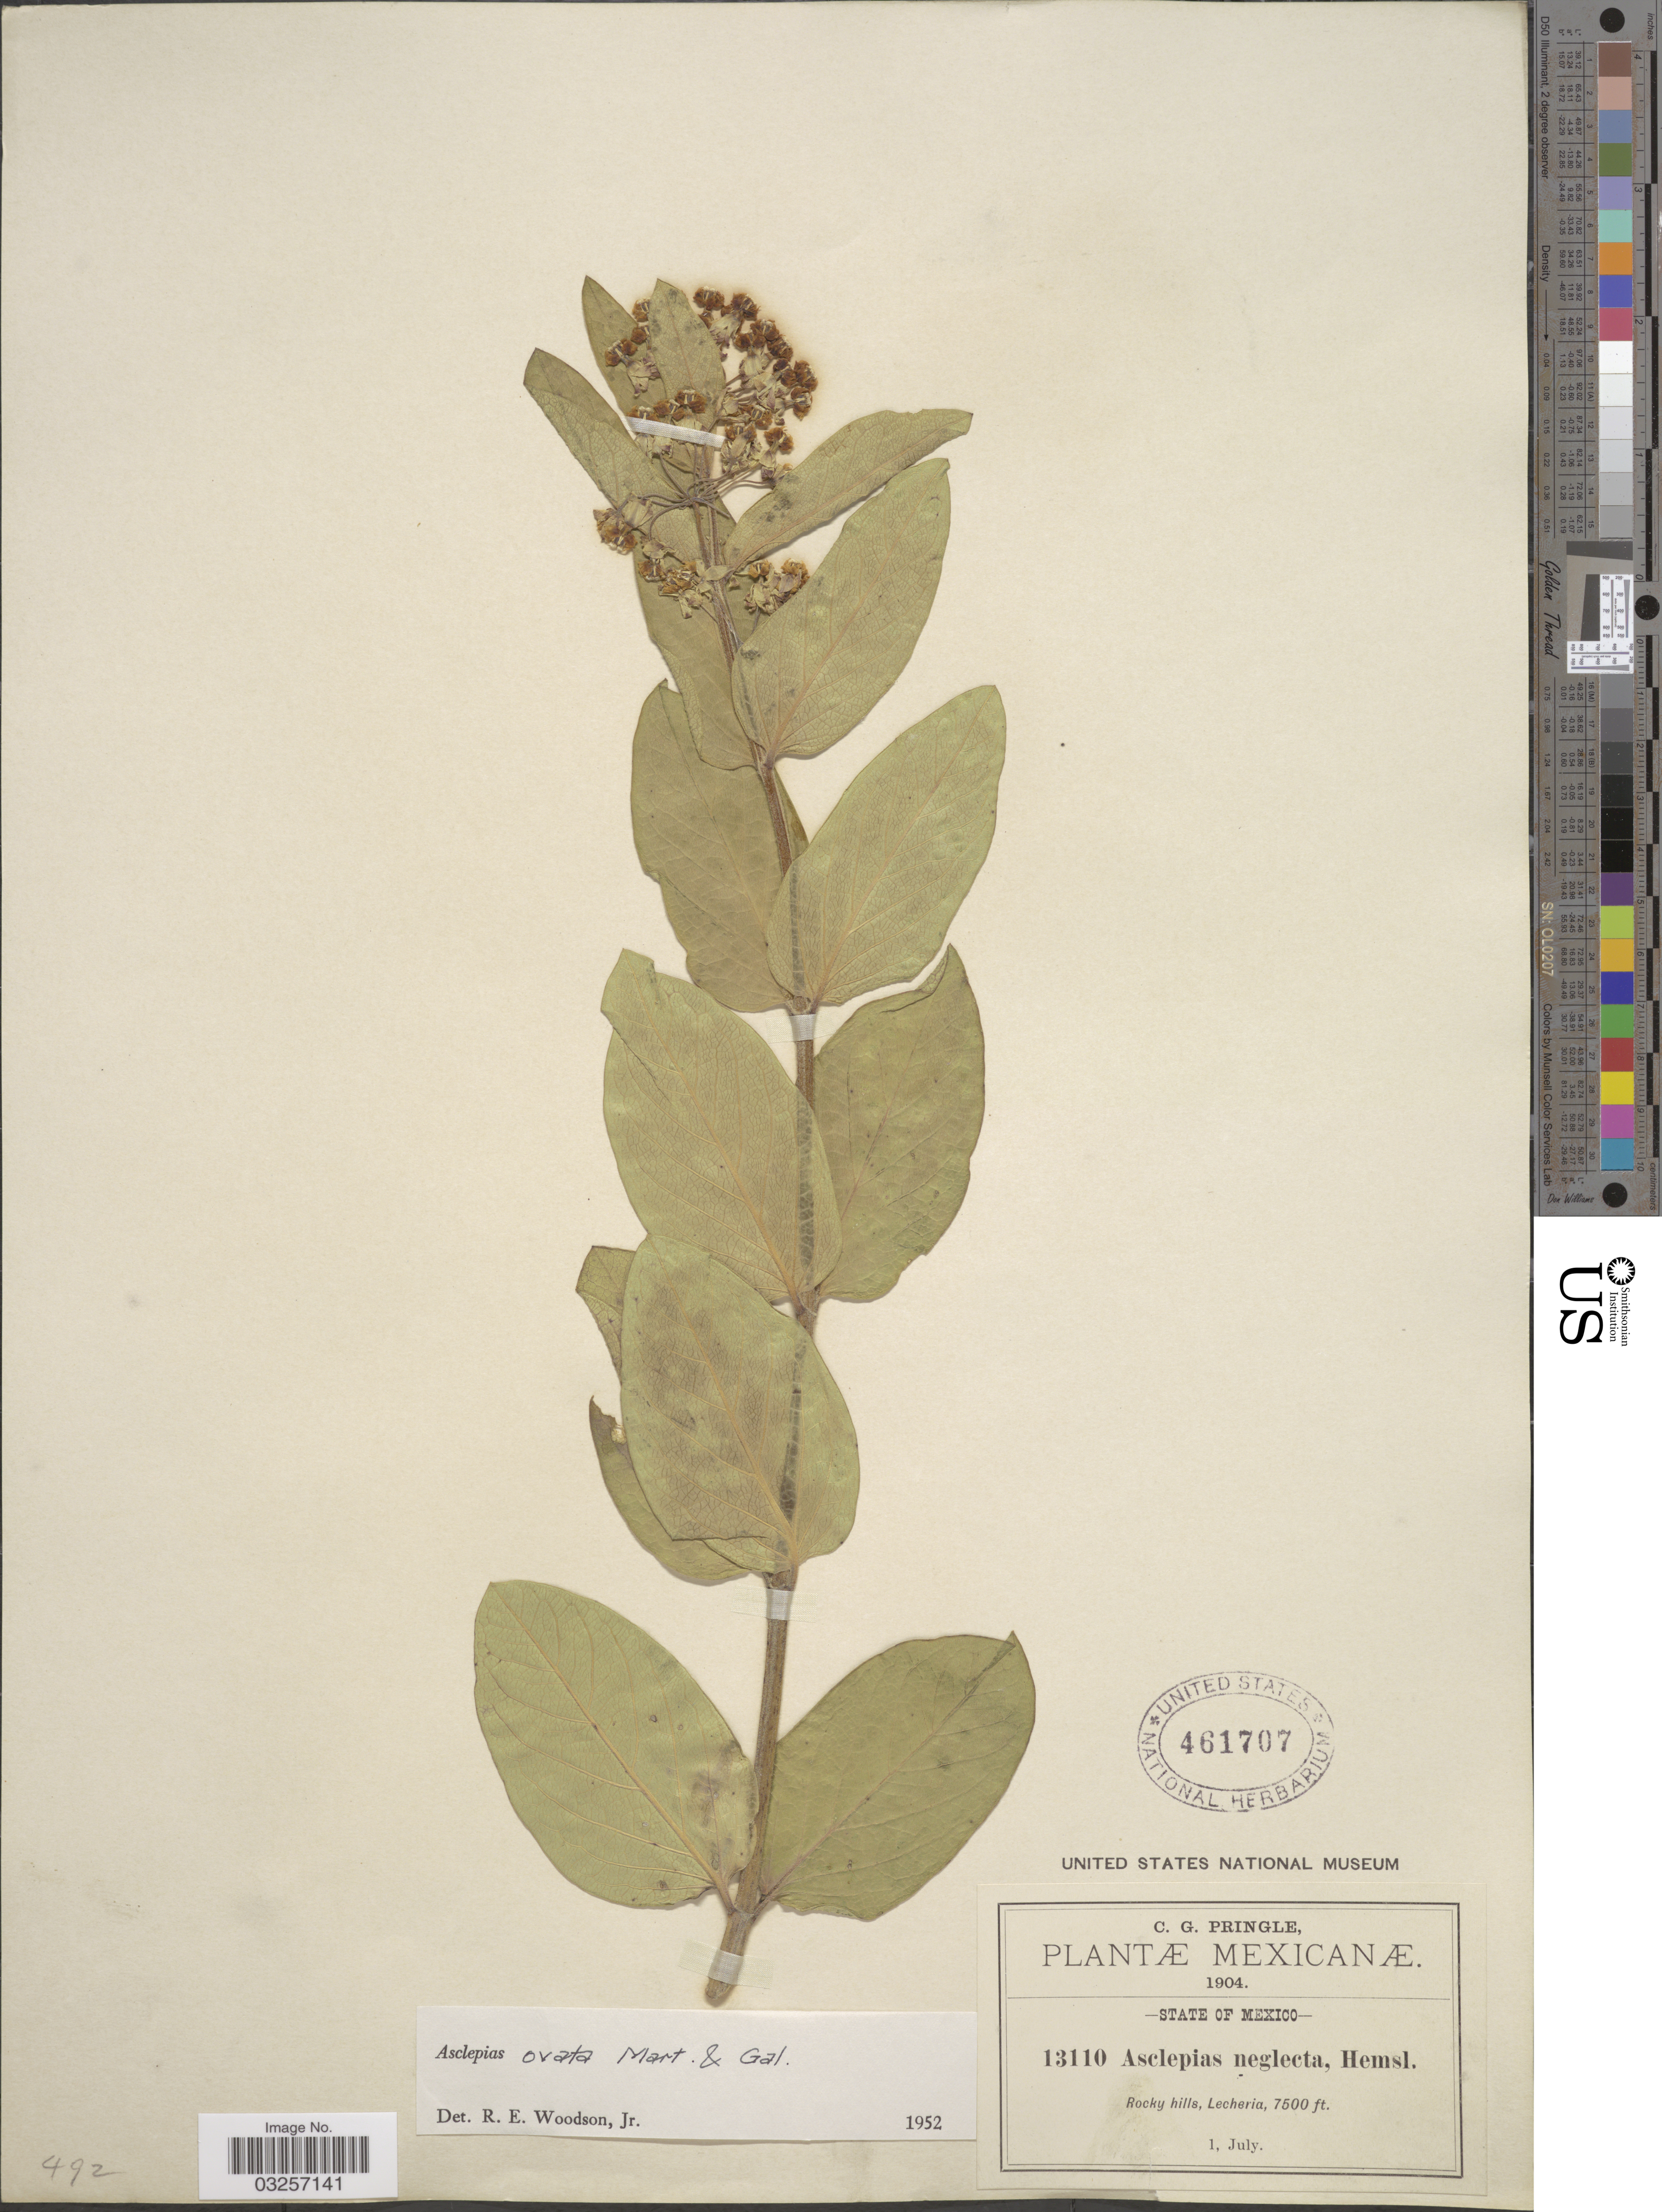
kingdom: Plantae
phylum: Tracheophyta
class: Magnoliopsida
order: Gentianales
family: Apocynaceae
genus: Asclepias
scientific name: Asclepias ovata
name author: M. Martens & Galeotti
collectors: C. G. Pringle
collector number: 13110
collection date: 1904-07-01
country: Mexico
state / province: México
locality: Rocky hills, Lecheria.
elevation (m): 2286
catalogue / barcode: US 461707